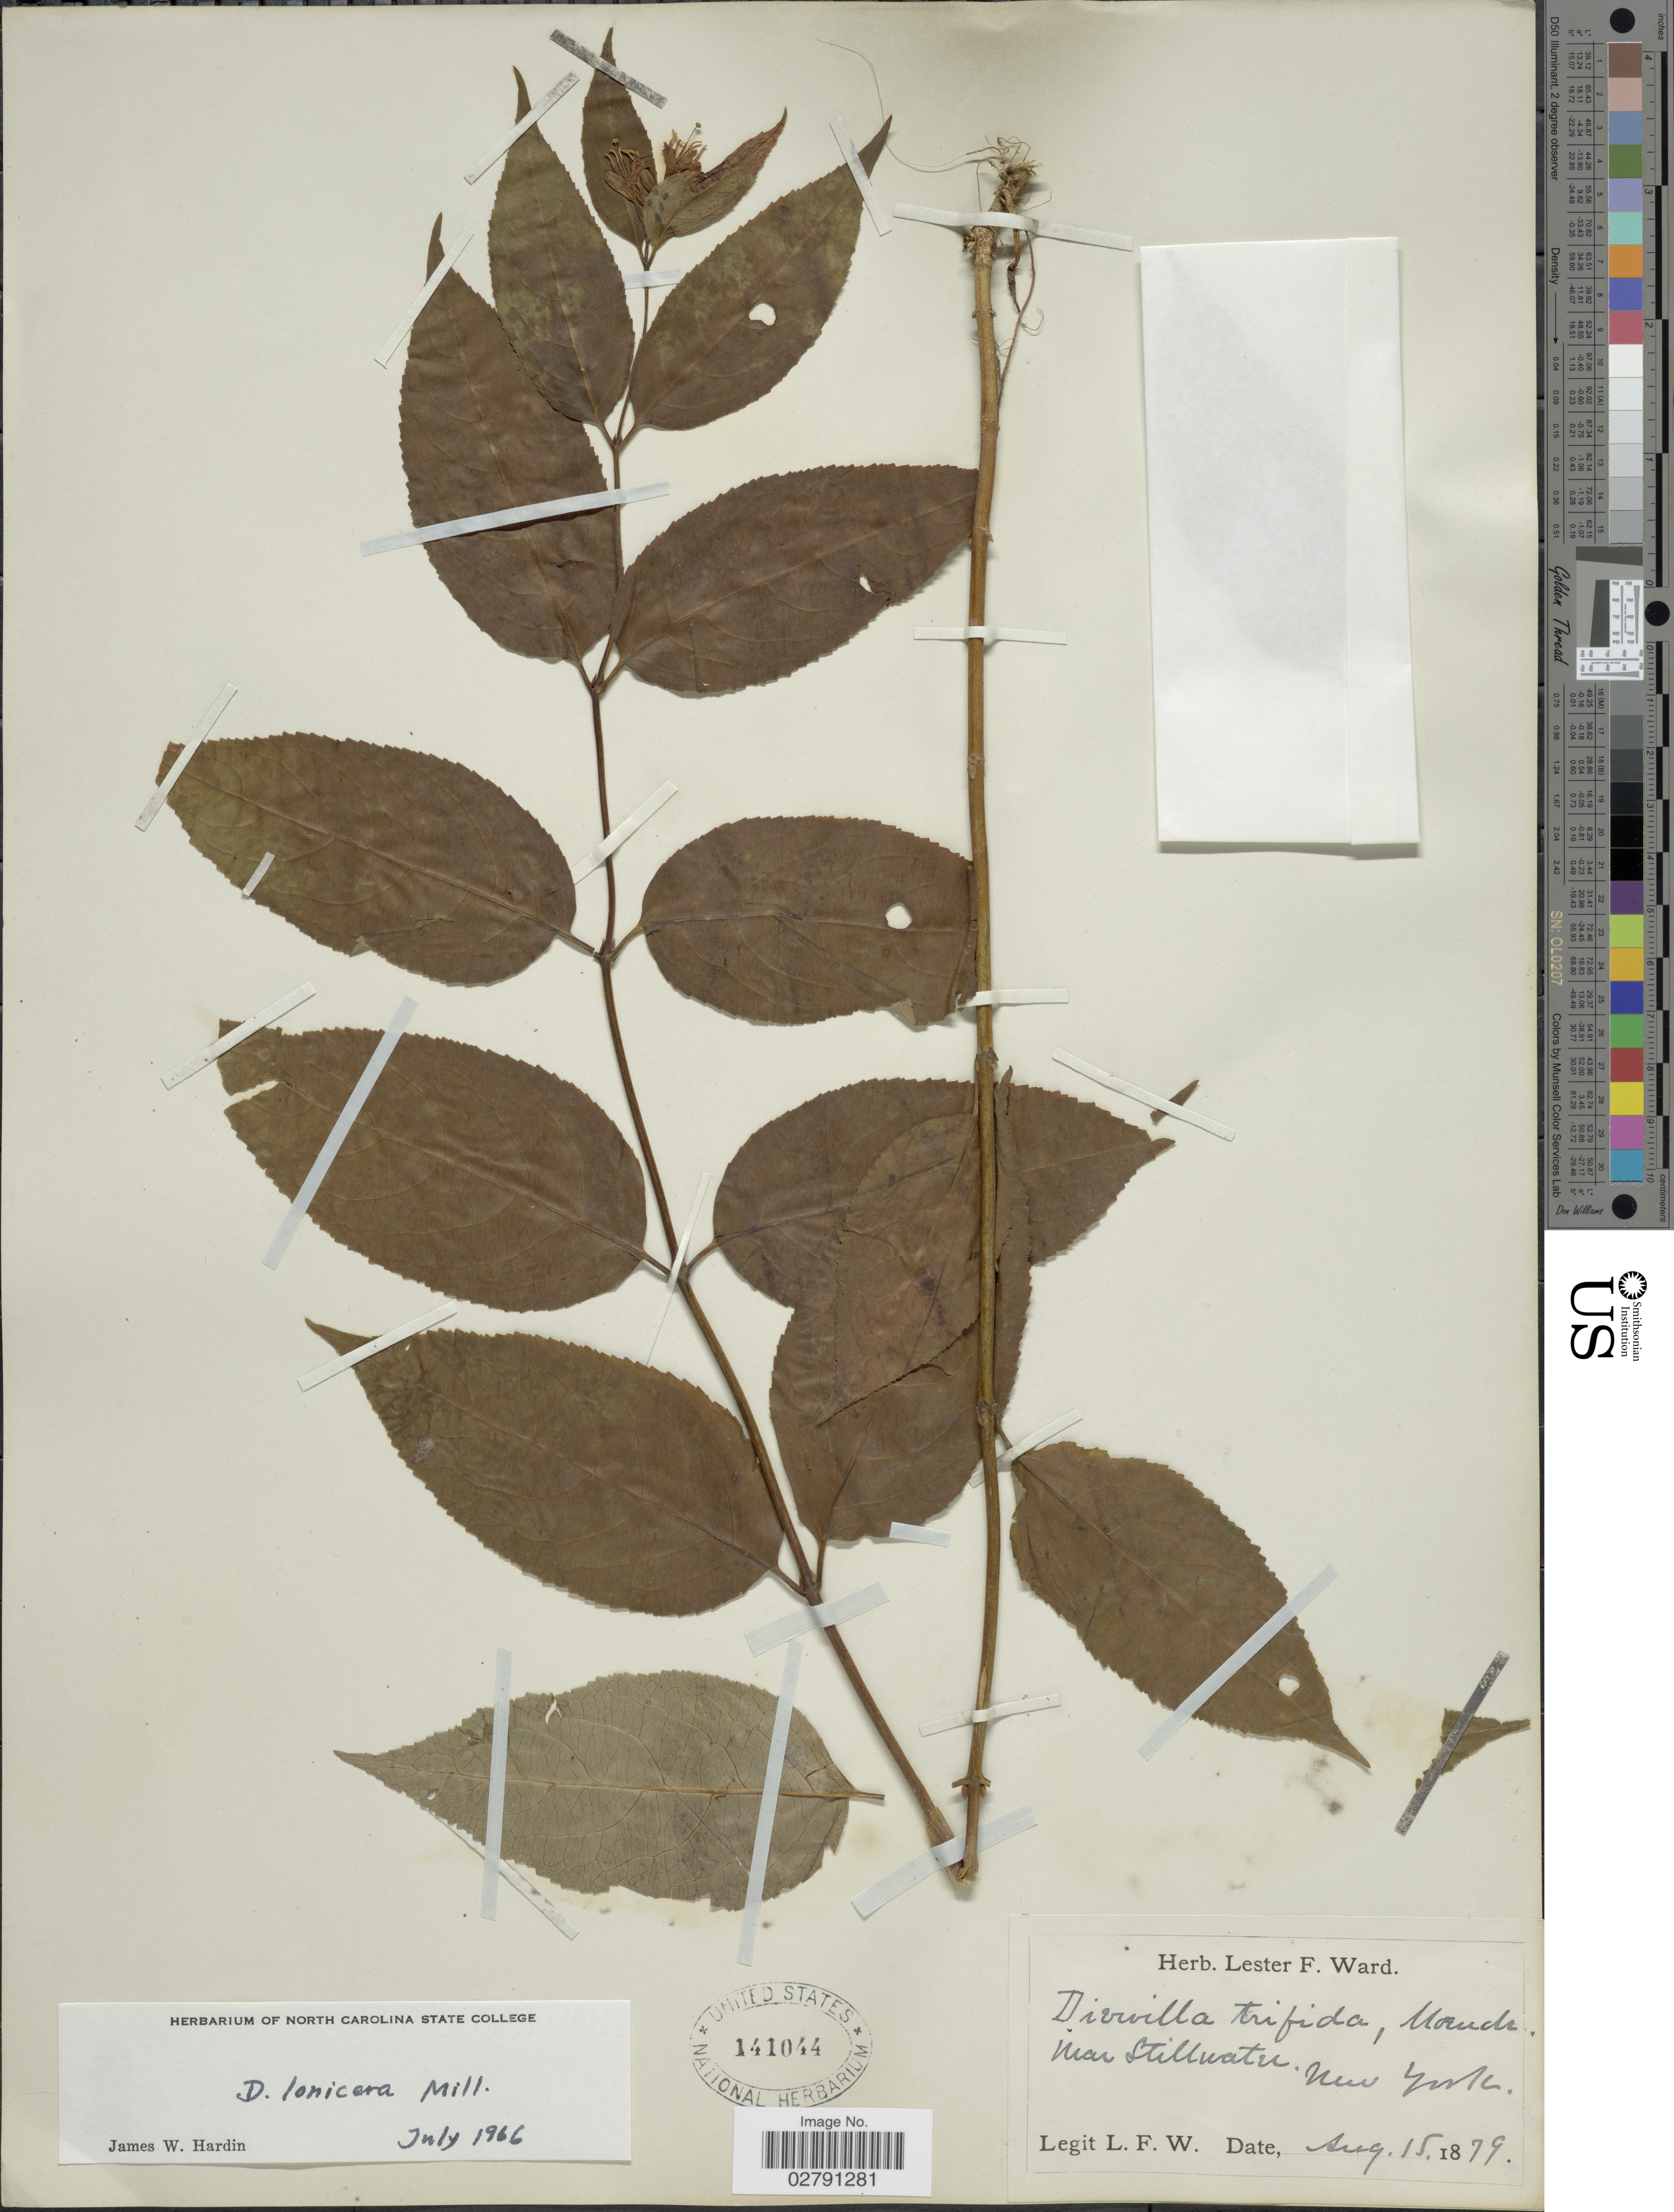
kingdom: Plantae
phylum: Tracheophyta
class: Magnoliopsida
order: Dipsacales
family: Caprifoliaceae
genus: Diervilla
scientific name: Diervilla lonicera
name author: Mill.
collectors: L. F. Ward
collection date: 1879-08-15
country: United States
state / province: New York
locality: Near Stillwater.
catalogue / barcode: US 141044